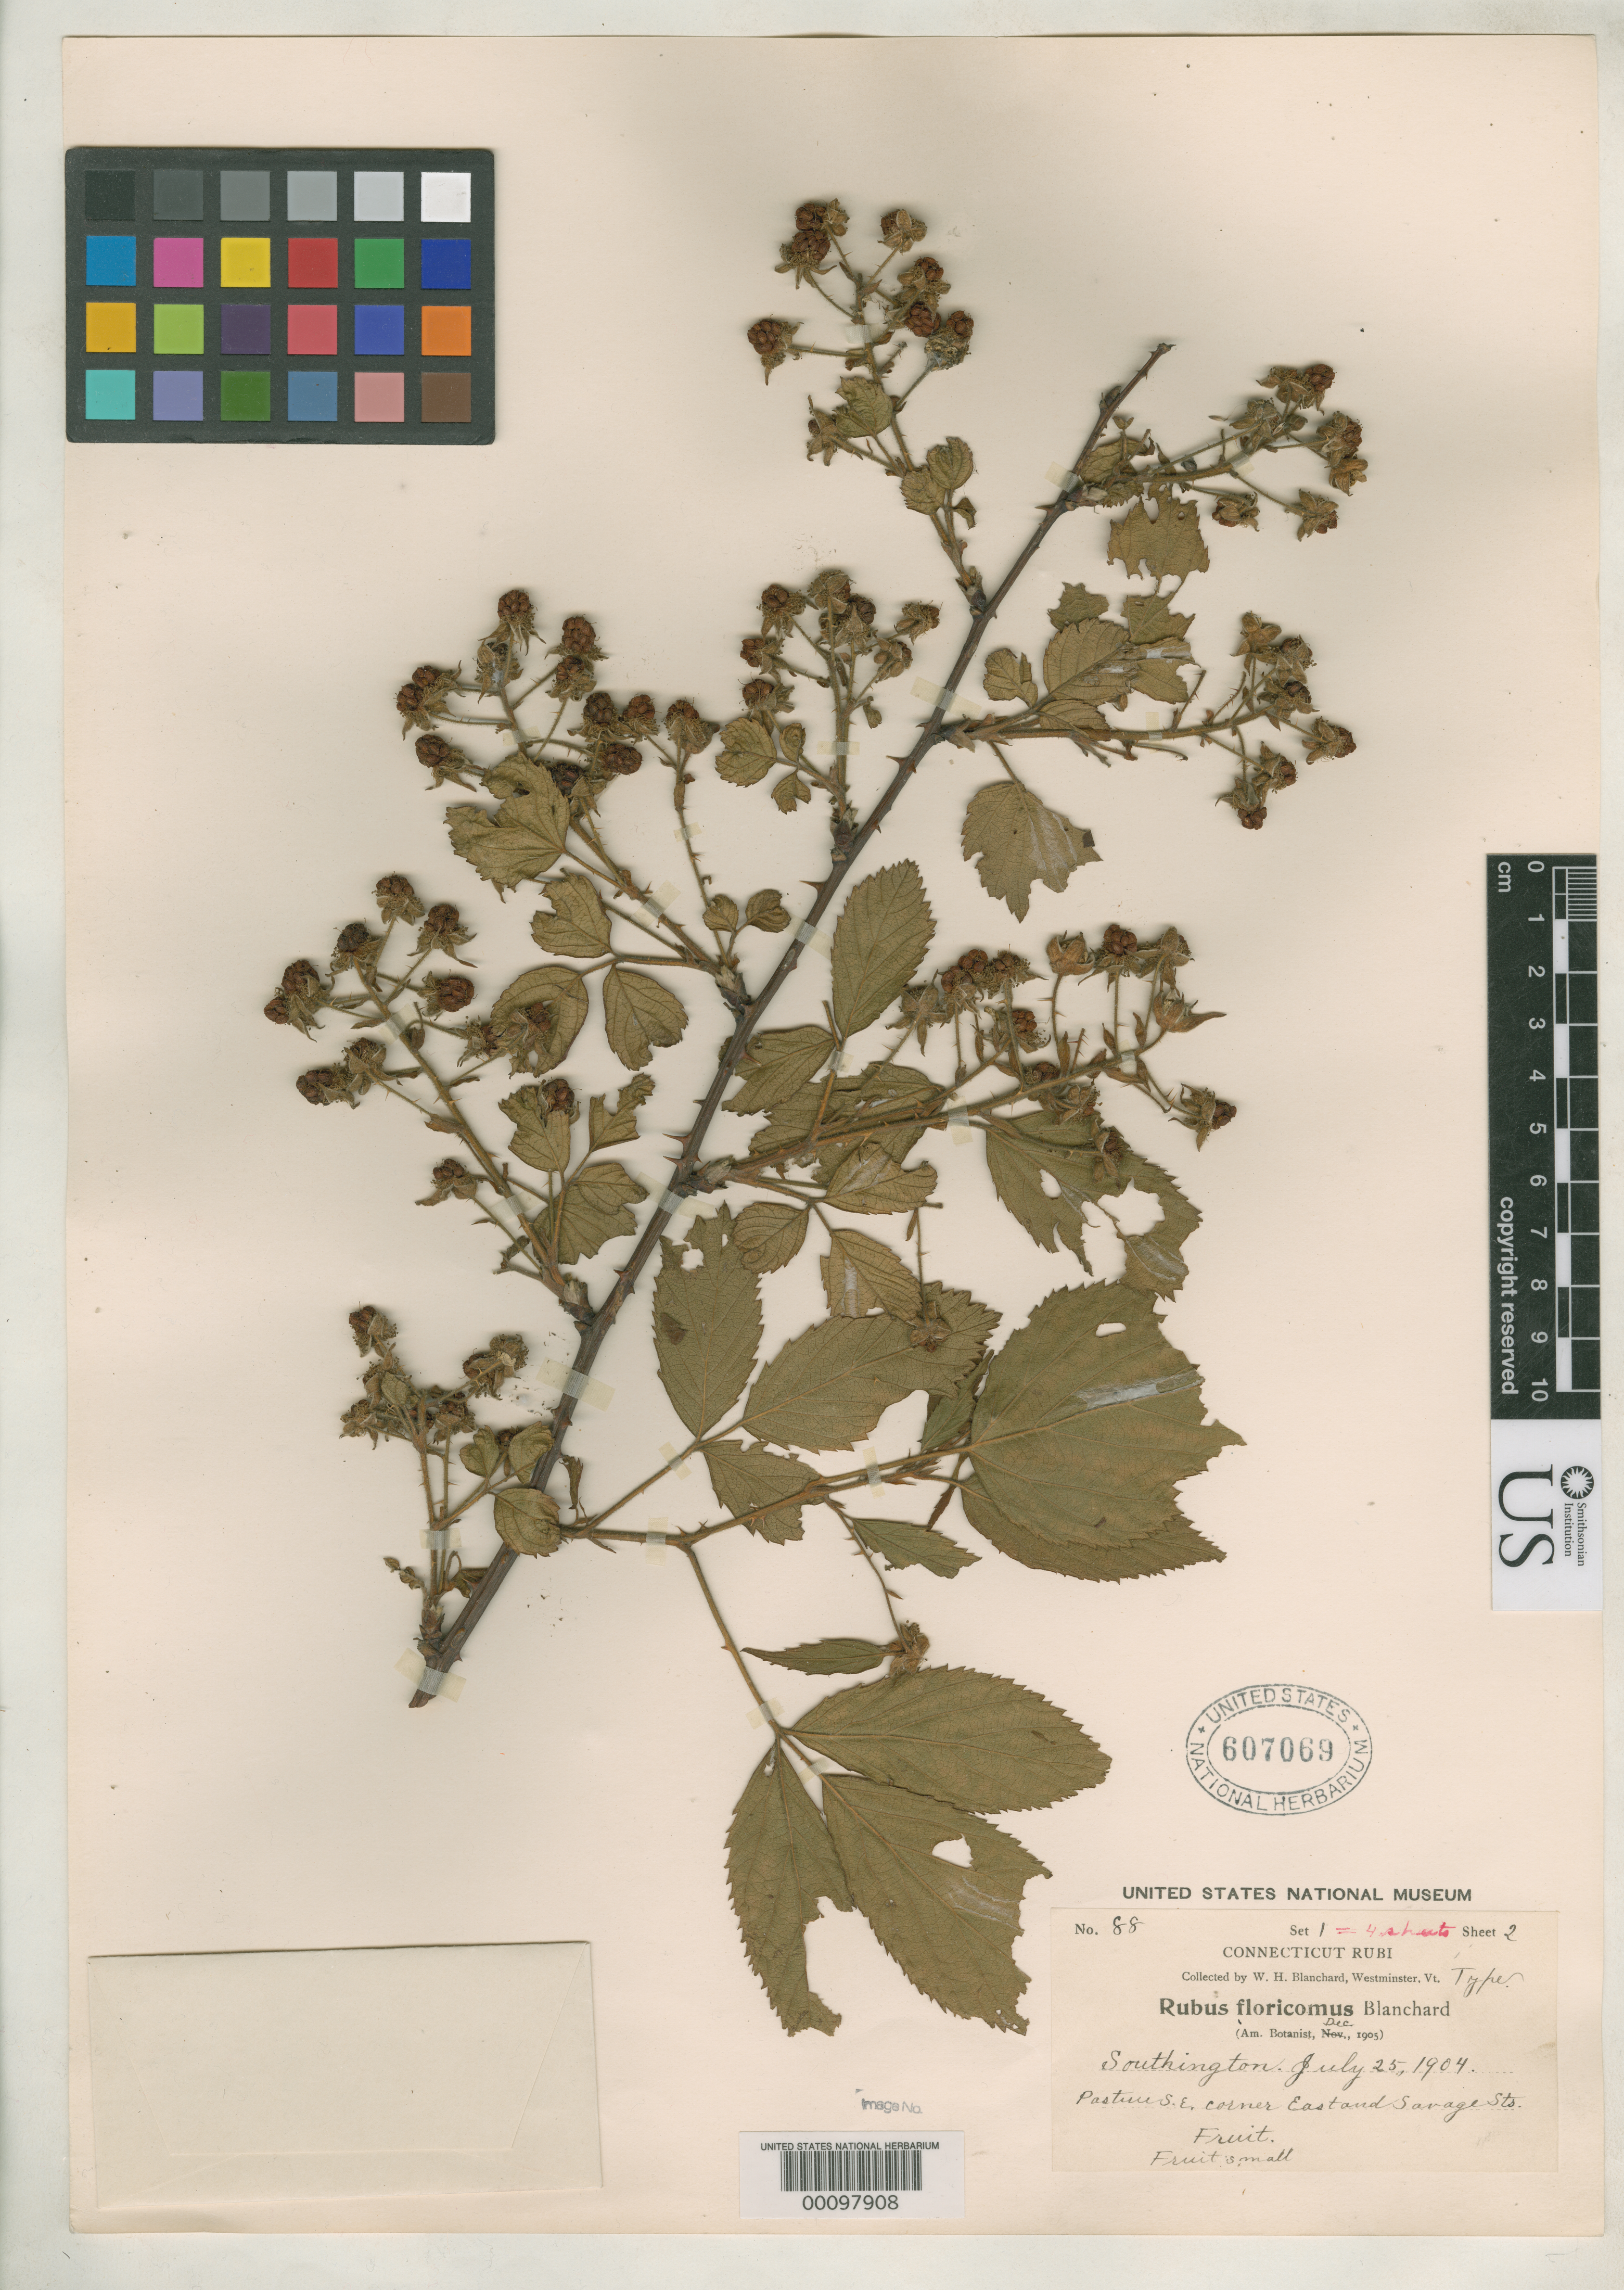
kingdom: Plantae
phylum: Tracheophyta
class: Magnoliopsida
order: Rosales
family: Rosaceae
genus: Rubus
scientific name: Rubus floricomus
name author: Blanch.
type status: Type Collection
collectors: W. H. Blanchard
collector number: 88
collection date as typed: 20 Aug 1905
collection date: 1905-08-20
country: United States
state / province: Connecticut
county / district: Hartford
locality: Savage St. near junction with East St., Southington.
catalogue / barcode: US 607069